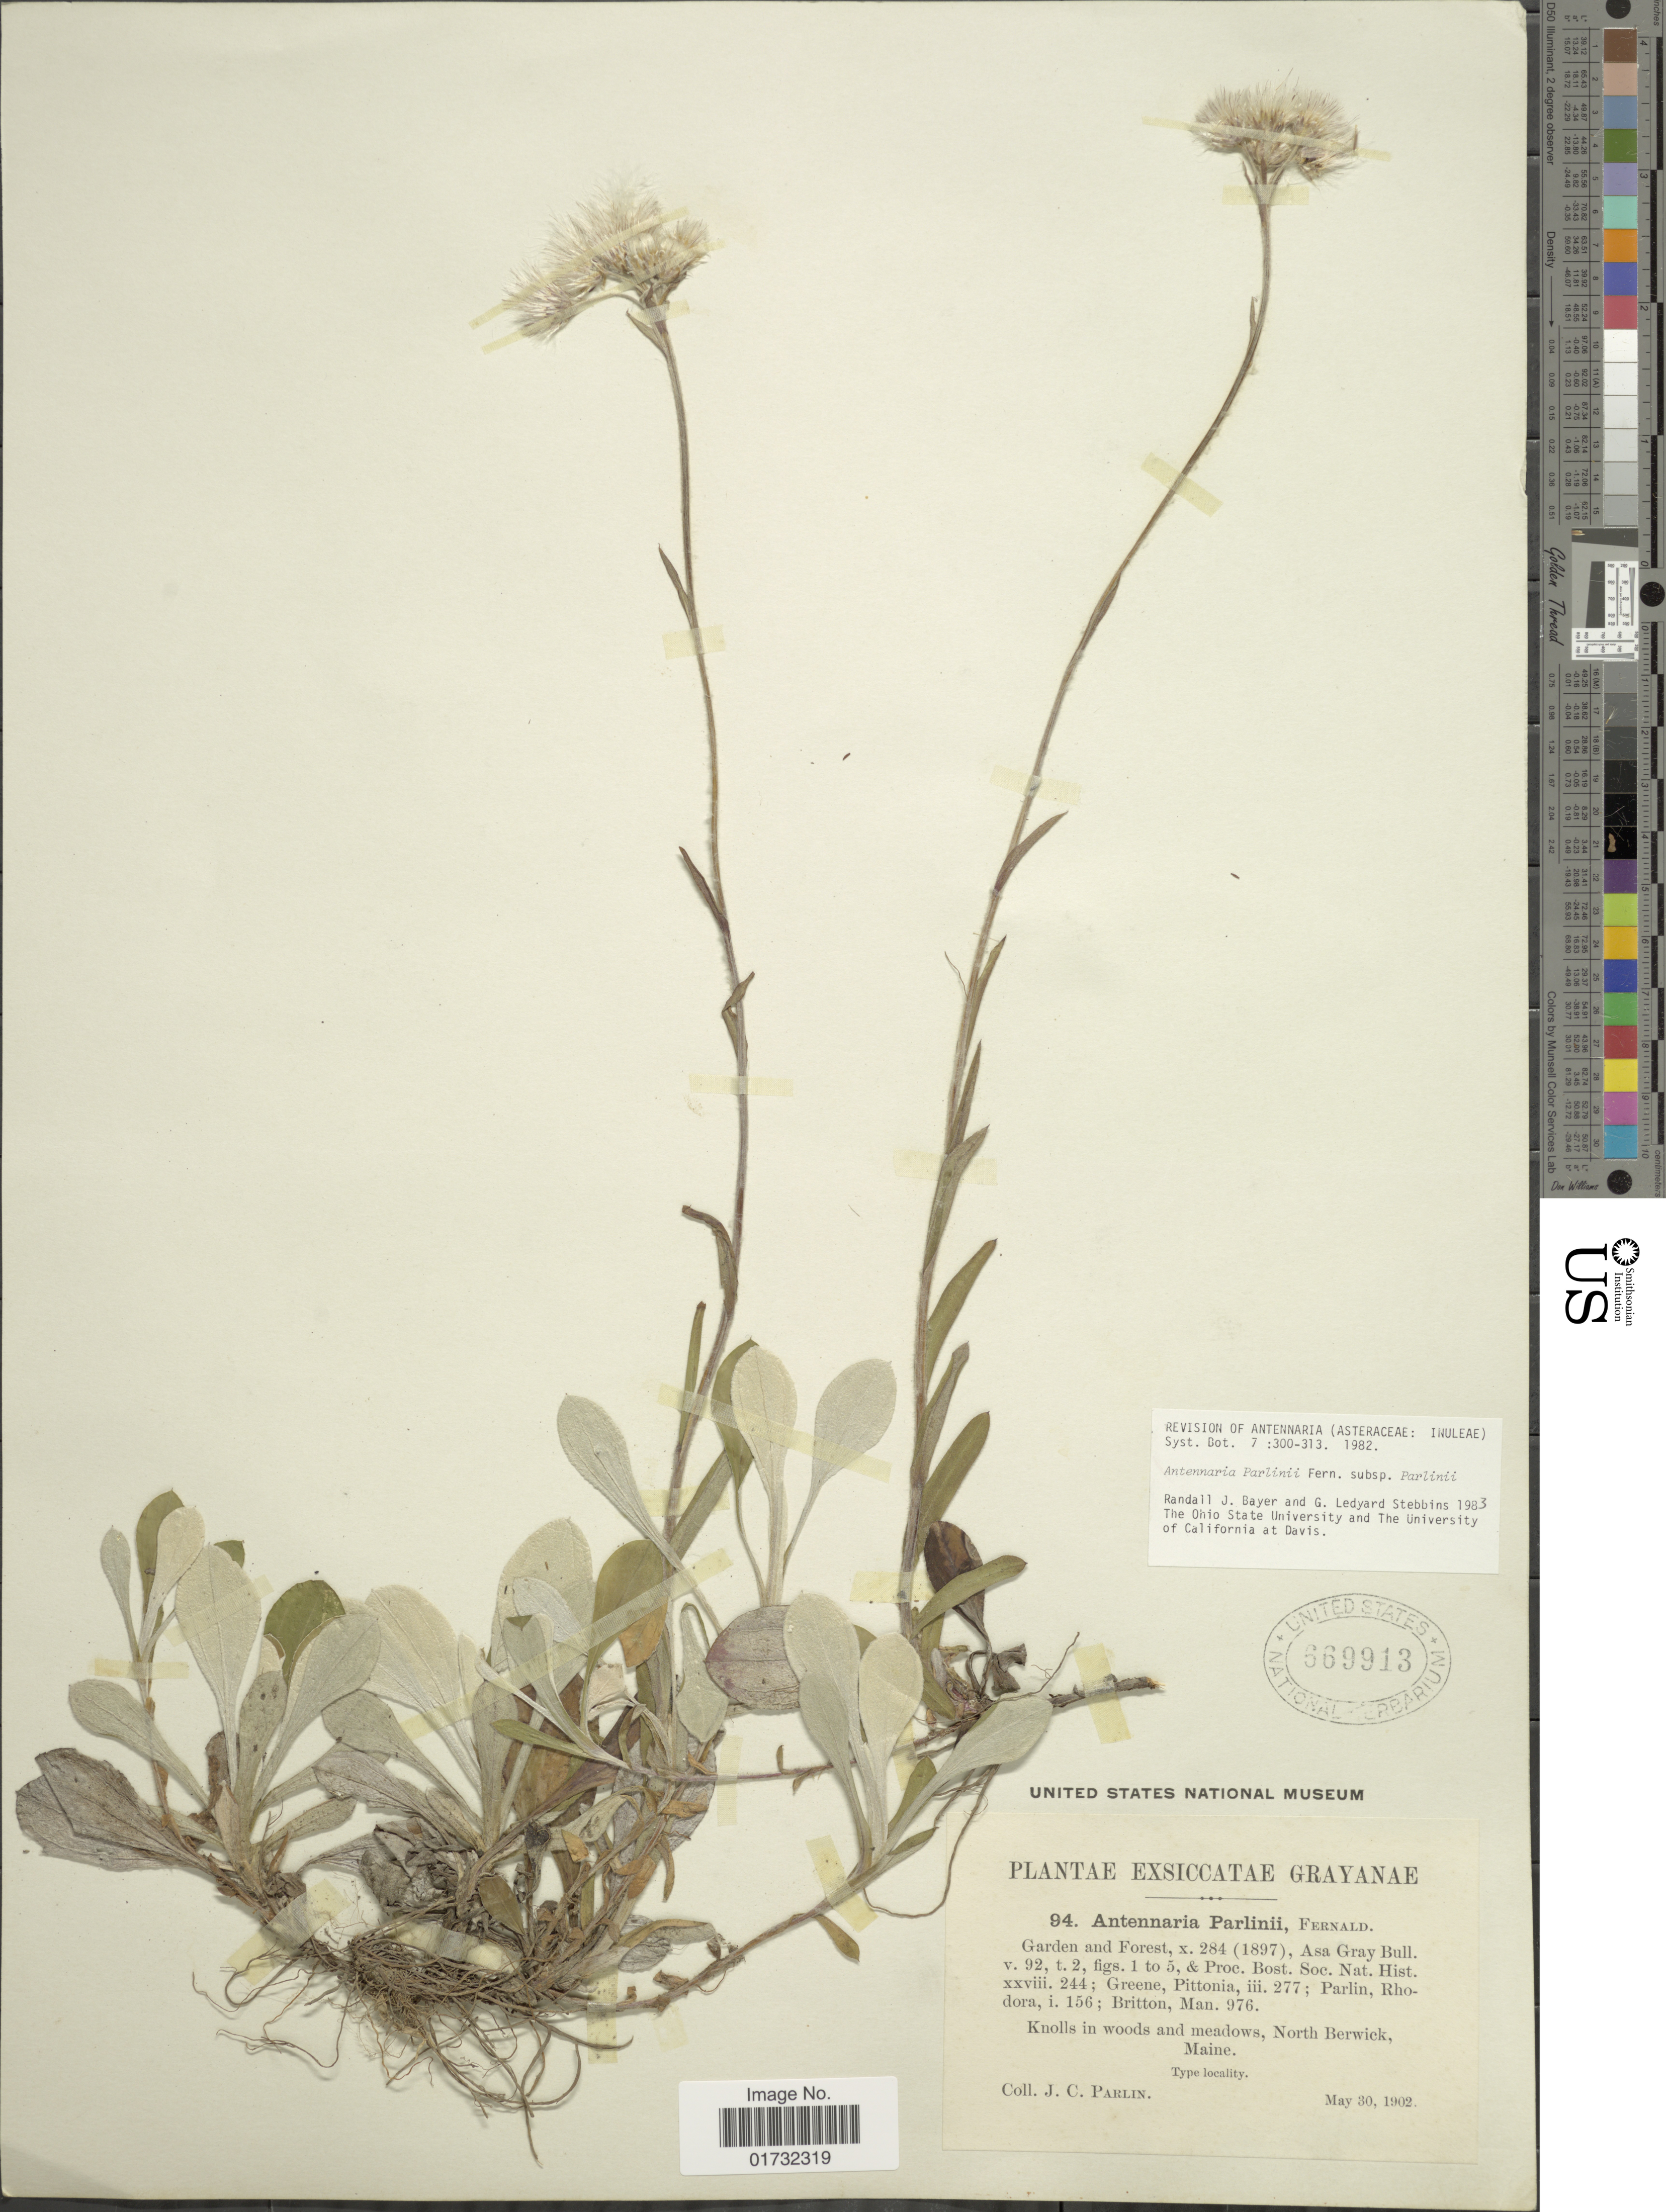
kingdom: Plantae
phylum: Tracheophyta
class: Magnoliopsida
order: Asterales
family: Asteraceae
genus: Antennaria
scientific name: Antennaria parlinii subsp. parlinii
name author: Fernald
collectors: J. Parlin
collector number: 94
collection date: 1902-05-30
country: United States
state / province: Maine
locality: North Berwick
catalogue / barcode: US 669913